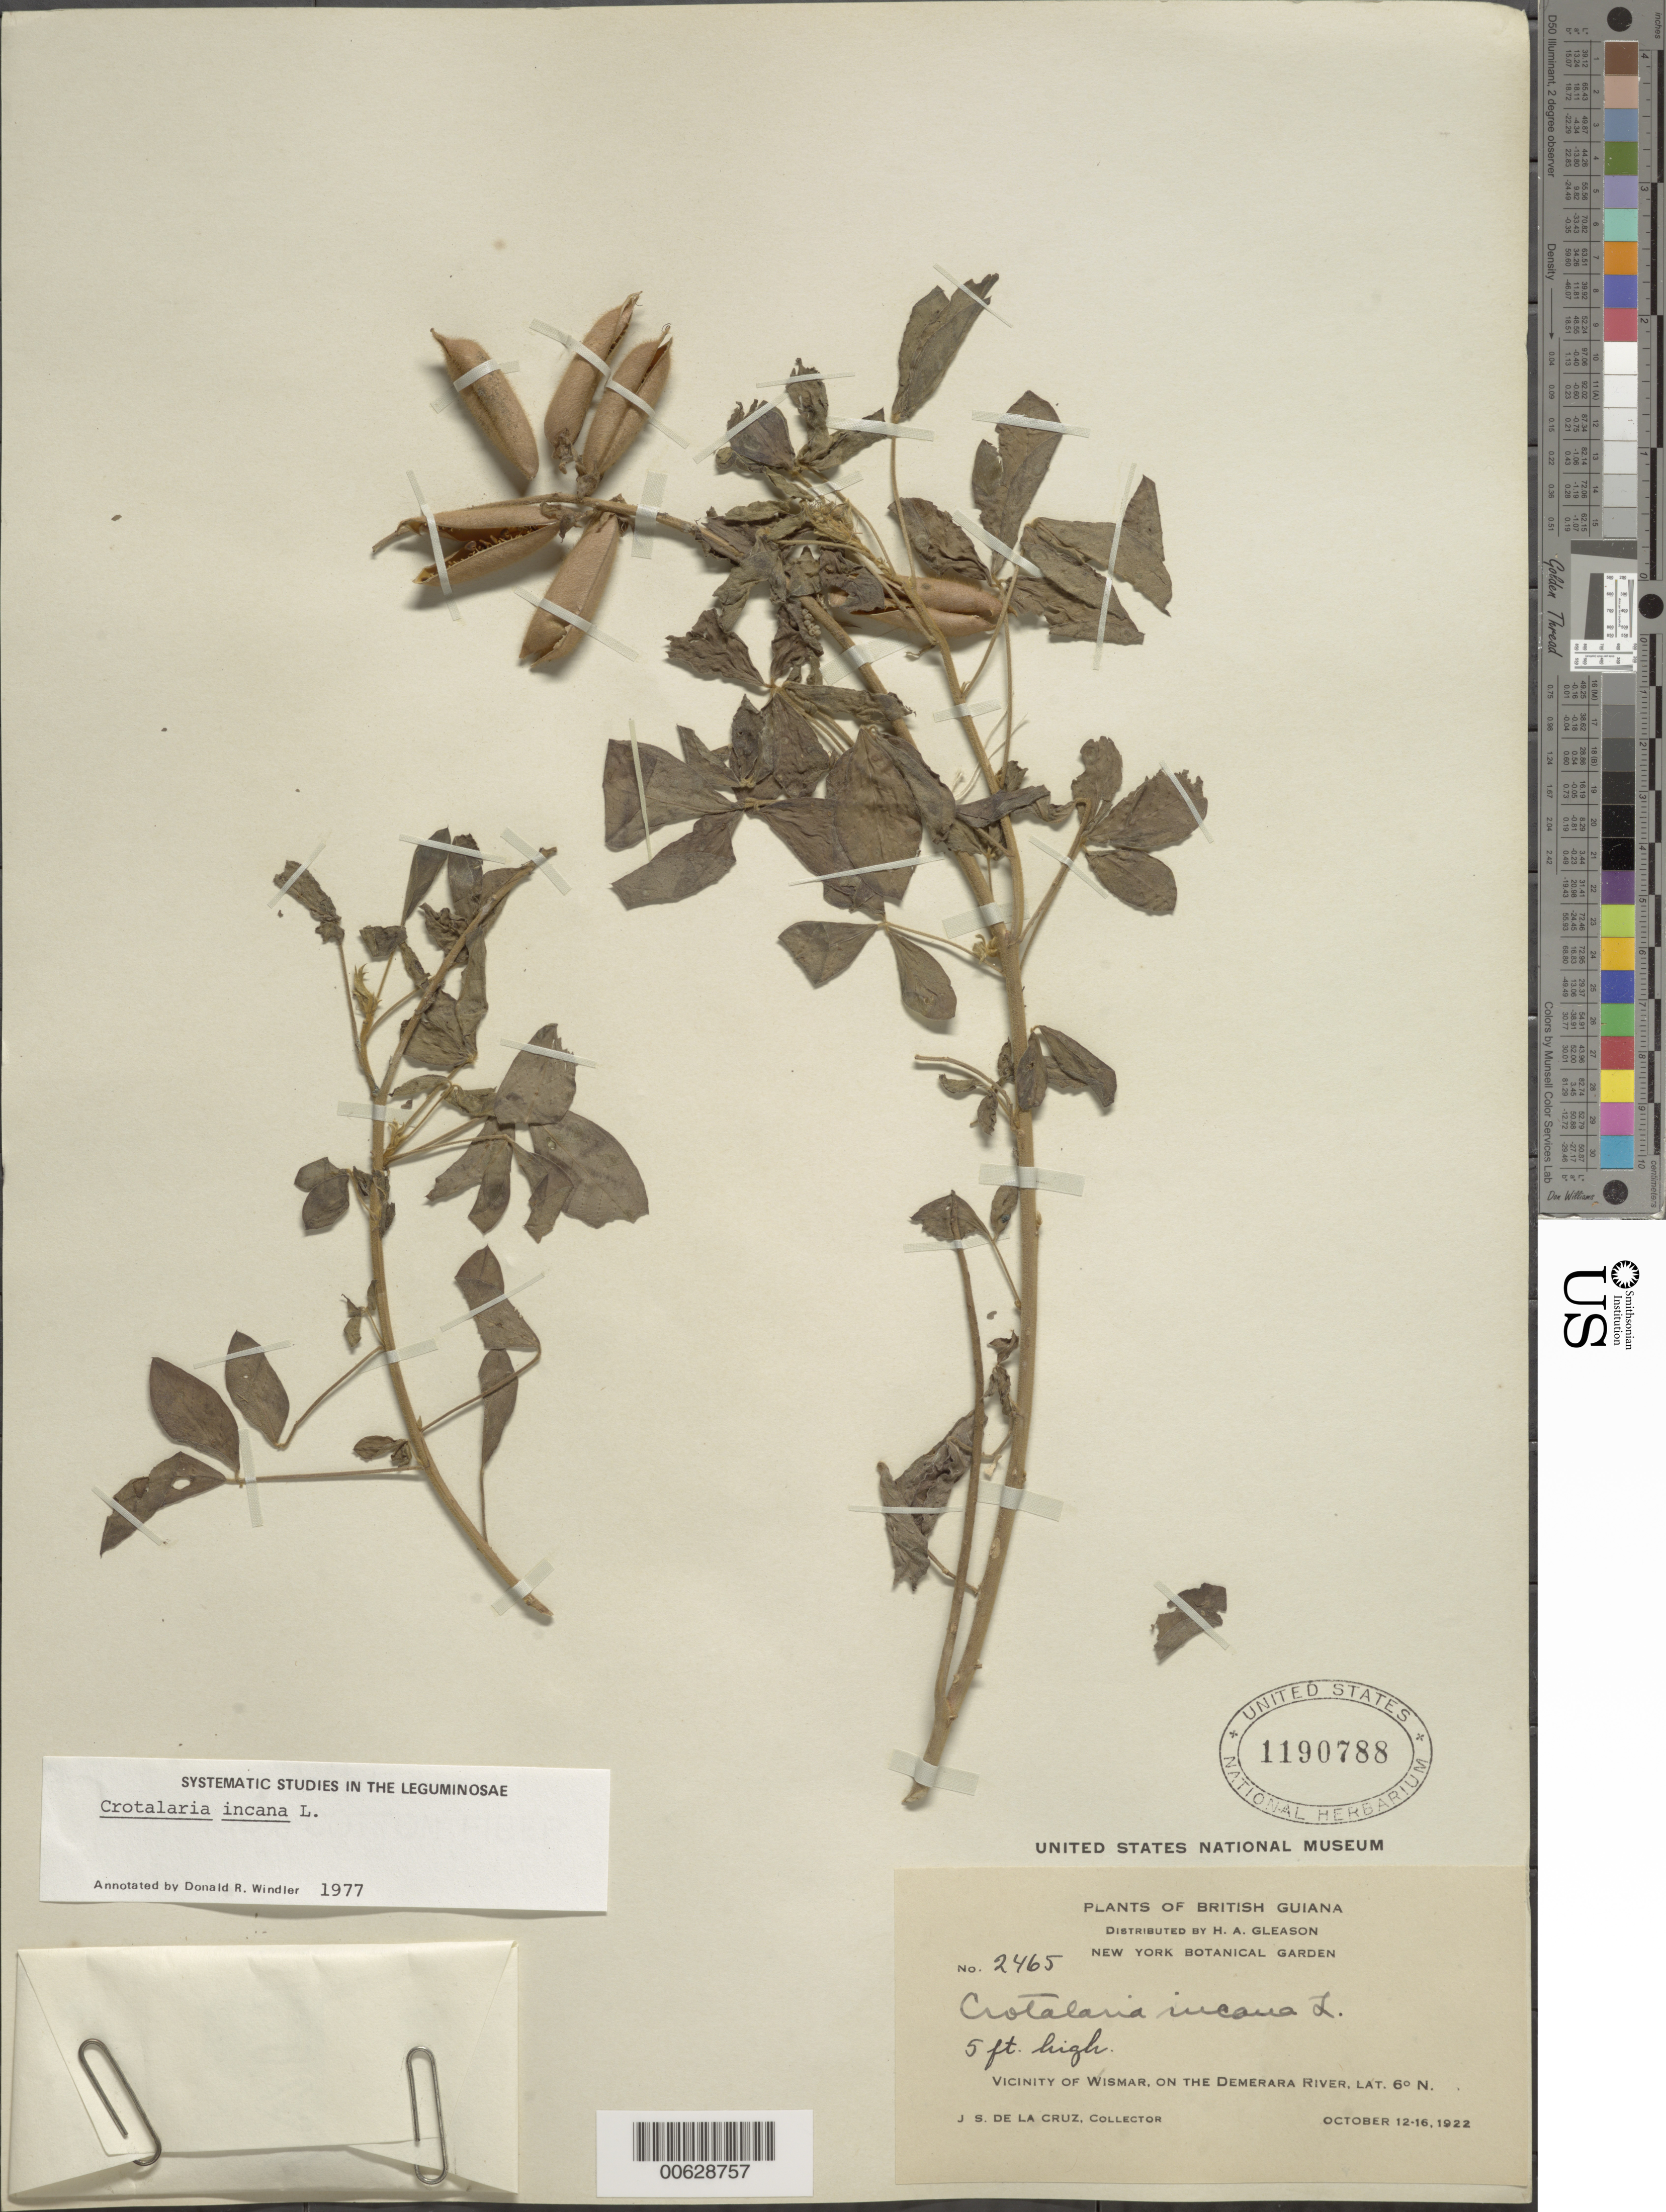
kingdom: Plantae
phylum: Tracheophyta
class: Magnoliopsida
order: Fabales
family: Fabaceae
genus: Crotalaria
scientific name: Crotalaria incana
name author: L.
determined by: Windler, D. R.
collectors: J. S. de la Cruz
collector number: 2465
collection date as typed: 12-Oct-22 to 16-Oct-22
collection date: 1922-10-12/1922-10-16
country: Guyana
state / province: U. Demerara-Berbice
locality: Wismar vic., on the Demerara River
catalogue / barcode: US 1190788